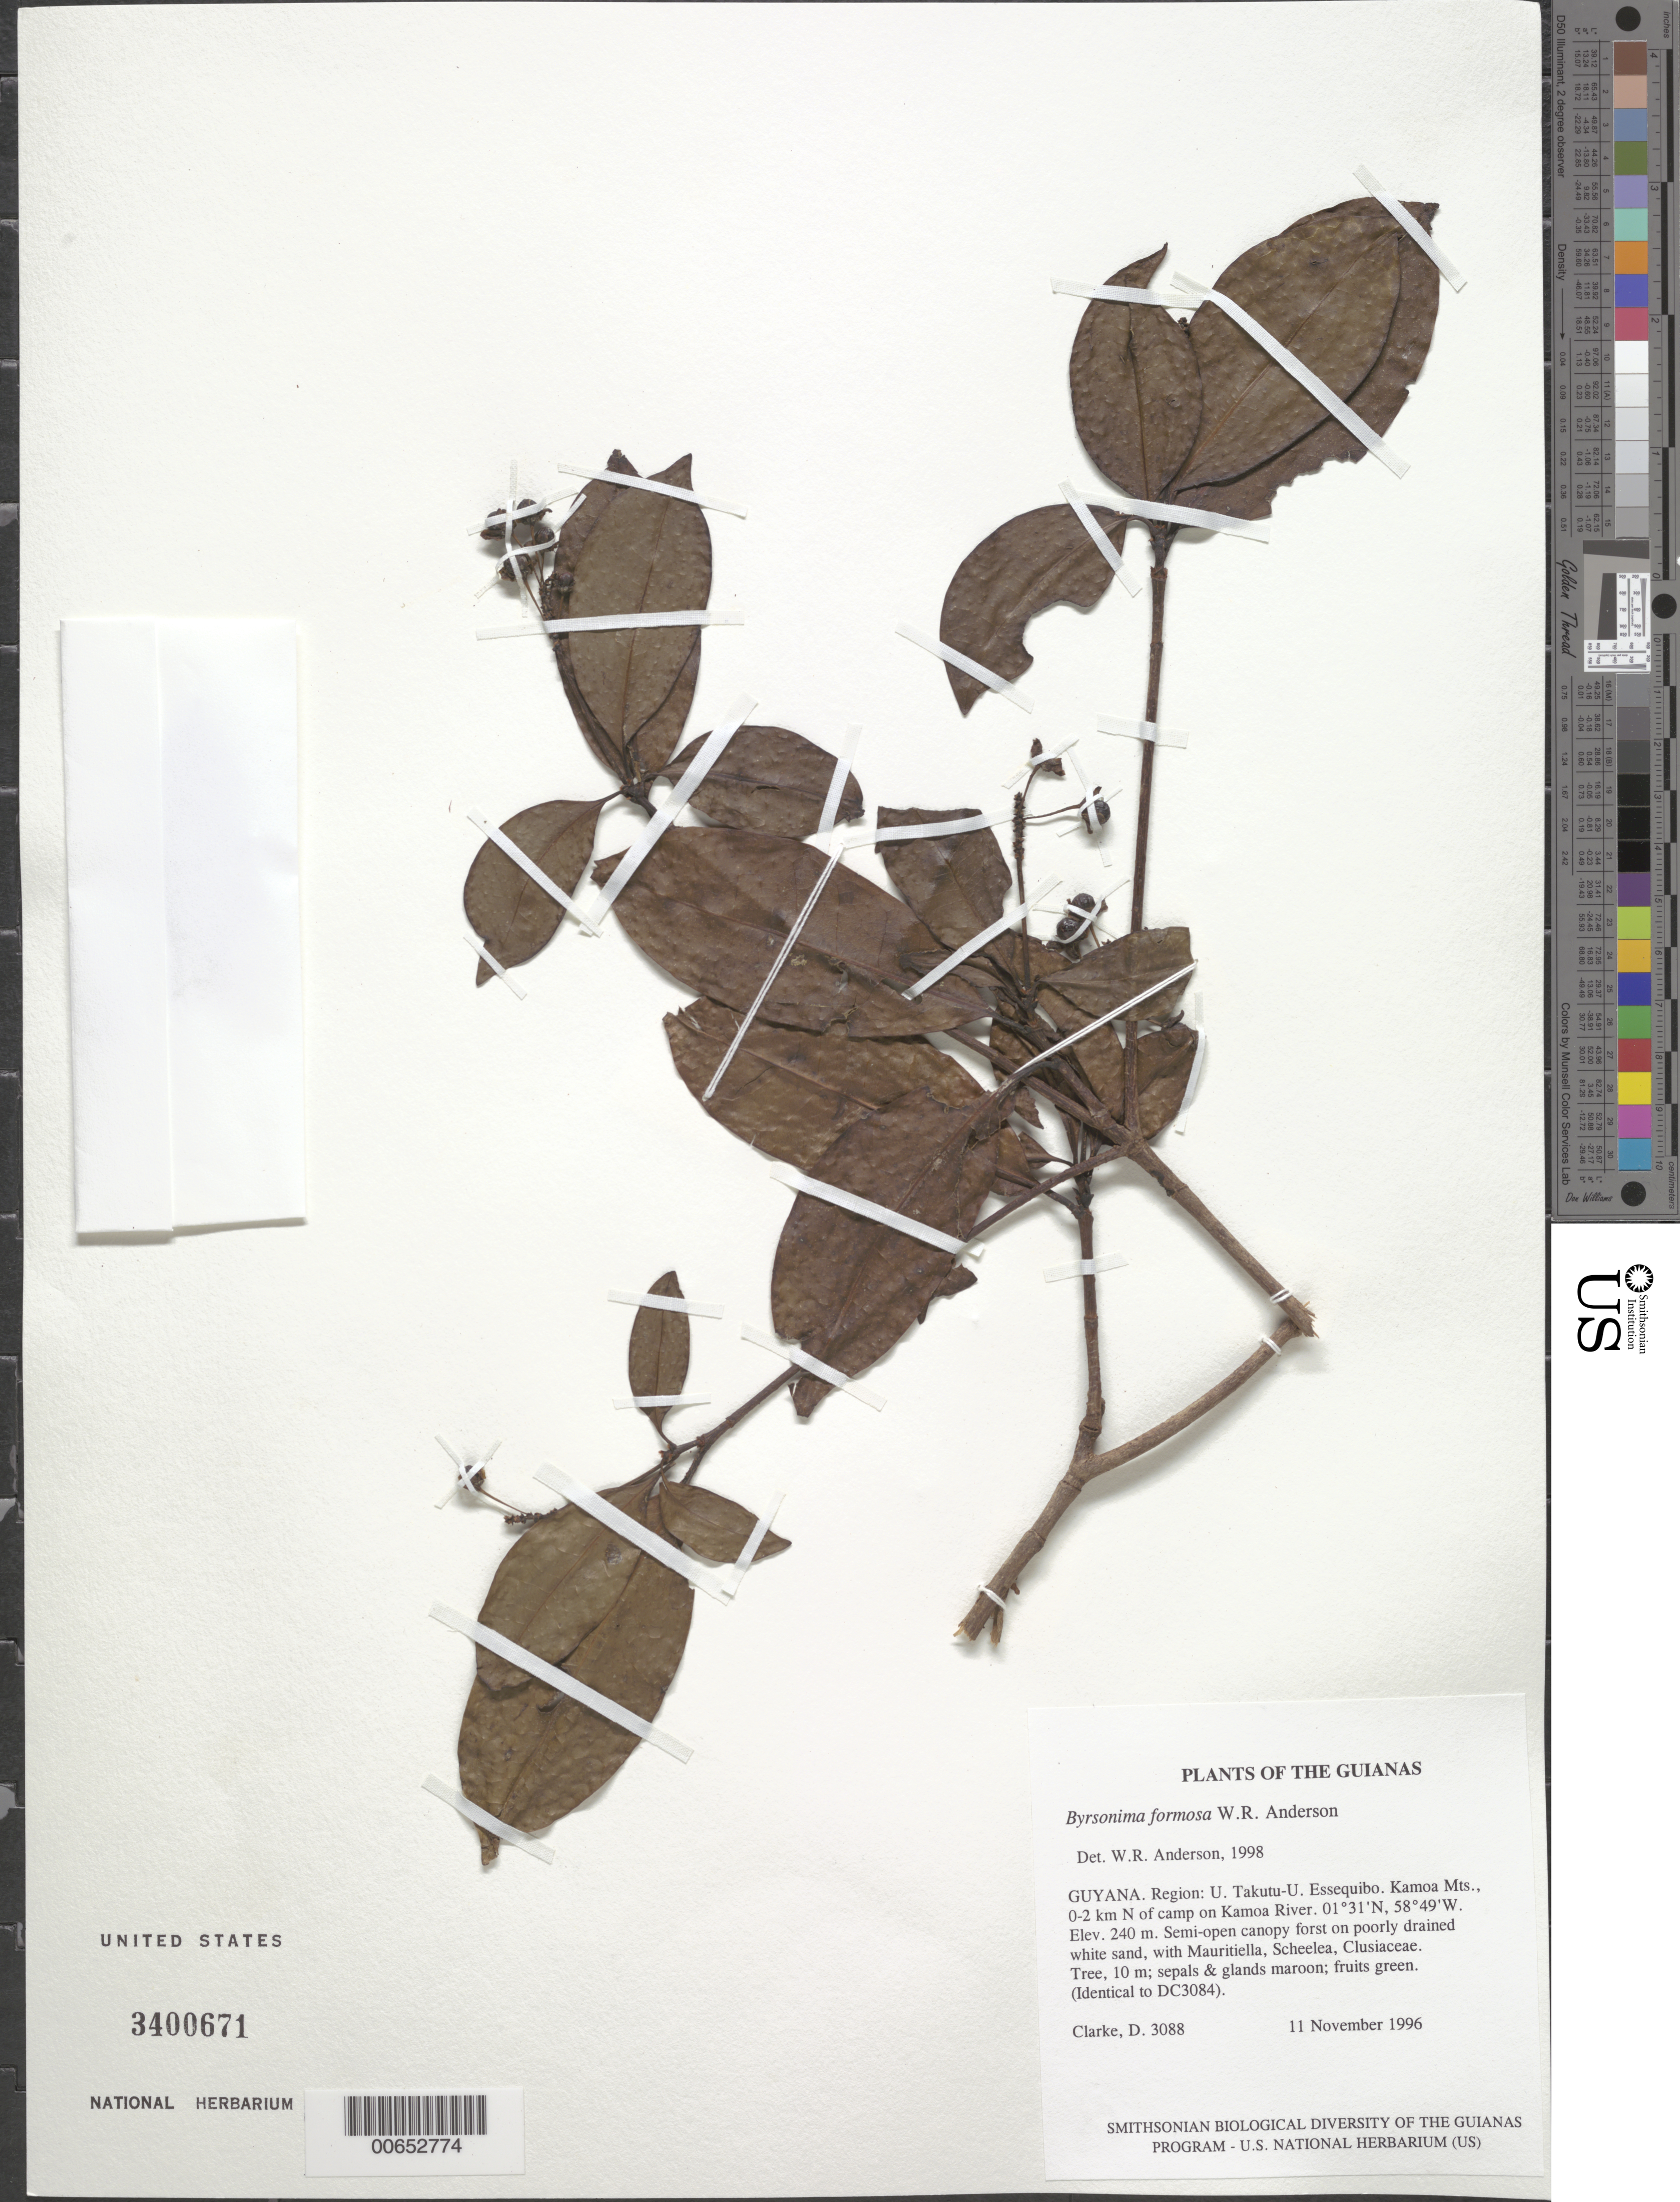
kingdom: Plantae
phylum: Tracheophyta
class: Magnoliopsida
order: Malpighiales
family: Malpighiaceae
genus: Byrsonima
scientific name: Byrsonima formosa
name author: W.R. Anderson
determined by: Anderson, W. R., (MICH), University of Michigan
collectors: H. D. Clarke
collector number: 3088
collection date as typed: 11 November 1996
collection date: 1996-11-11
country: Guyana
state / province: U. Takutu-U. Essequibo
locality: Kamoa Mts., 0-2 km N of camp on Kamoa River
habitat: Semi-open canopy forest on poorly drained white sand, with Mauritiella, Scheelea, Clusiaceae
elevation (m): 240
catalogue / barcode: US 3400671